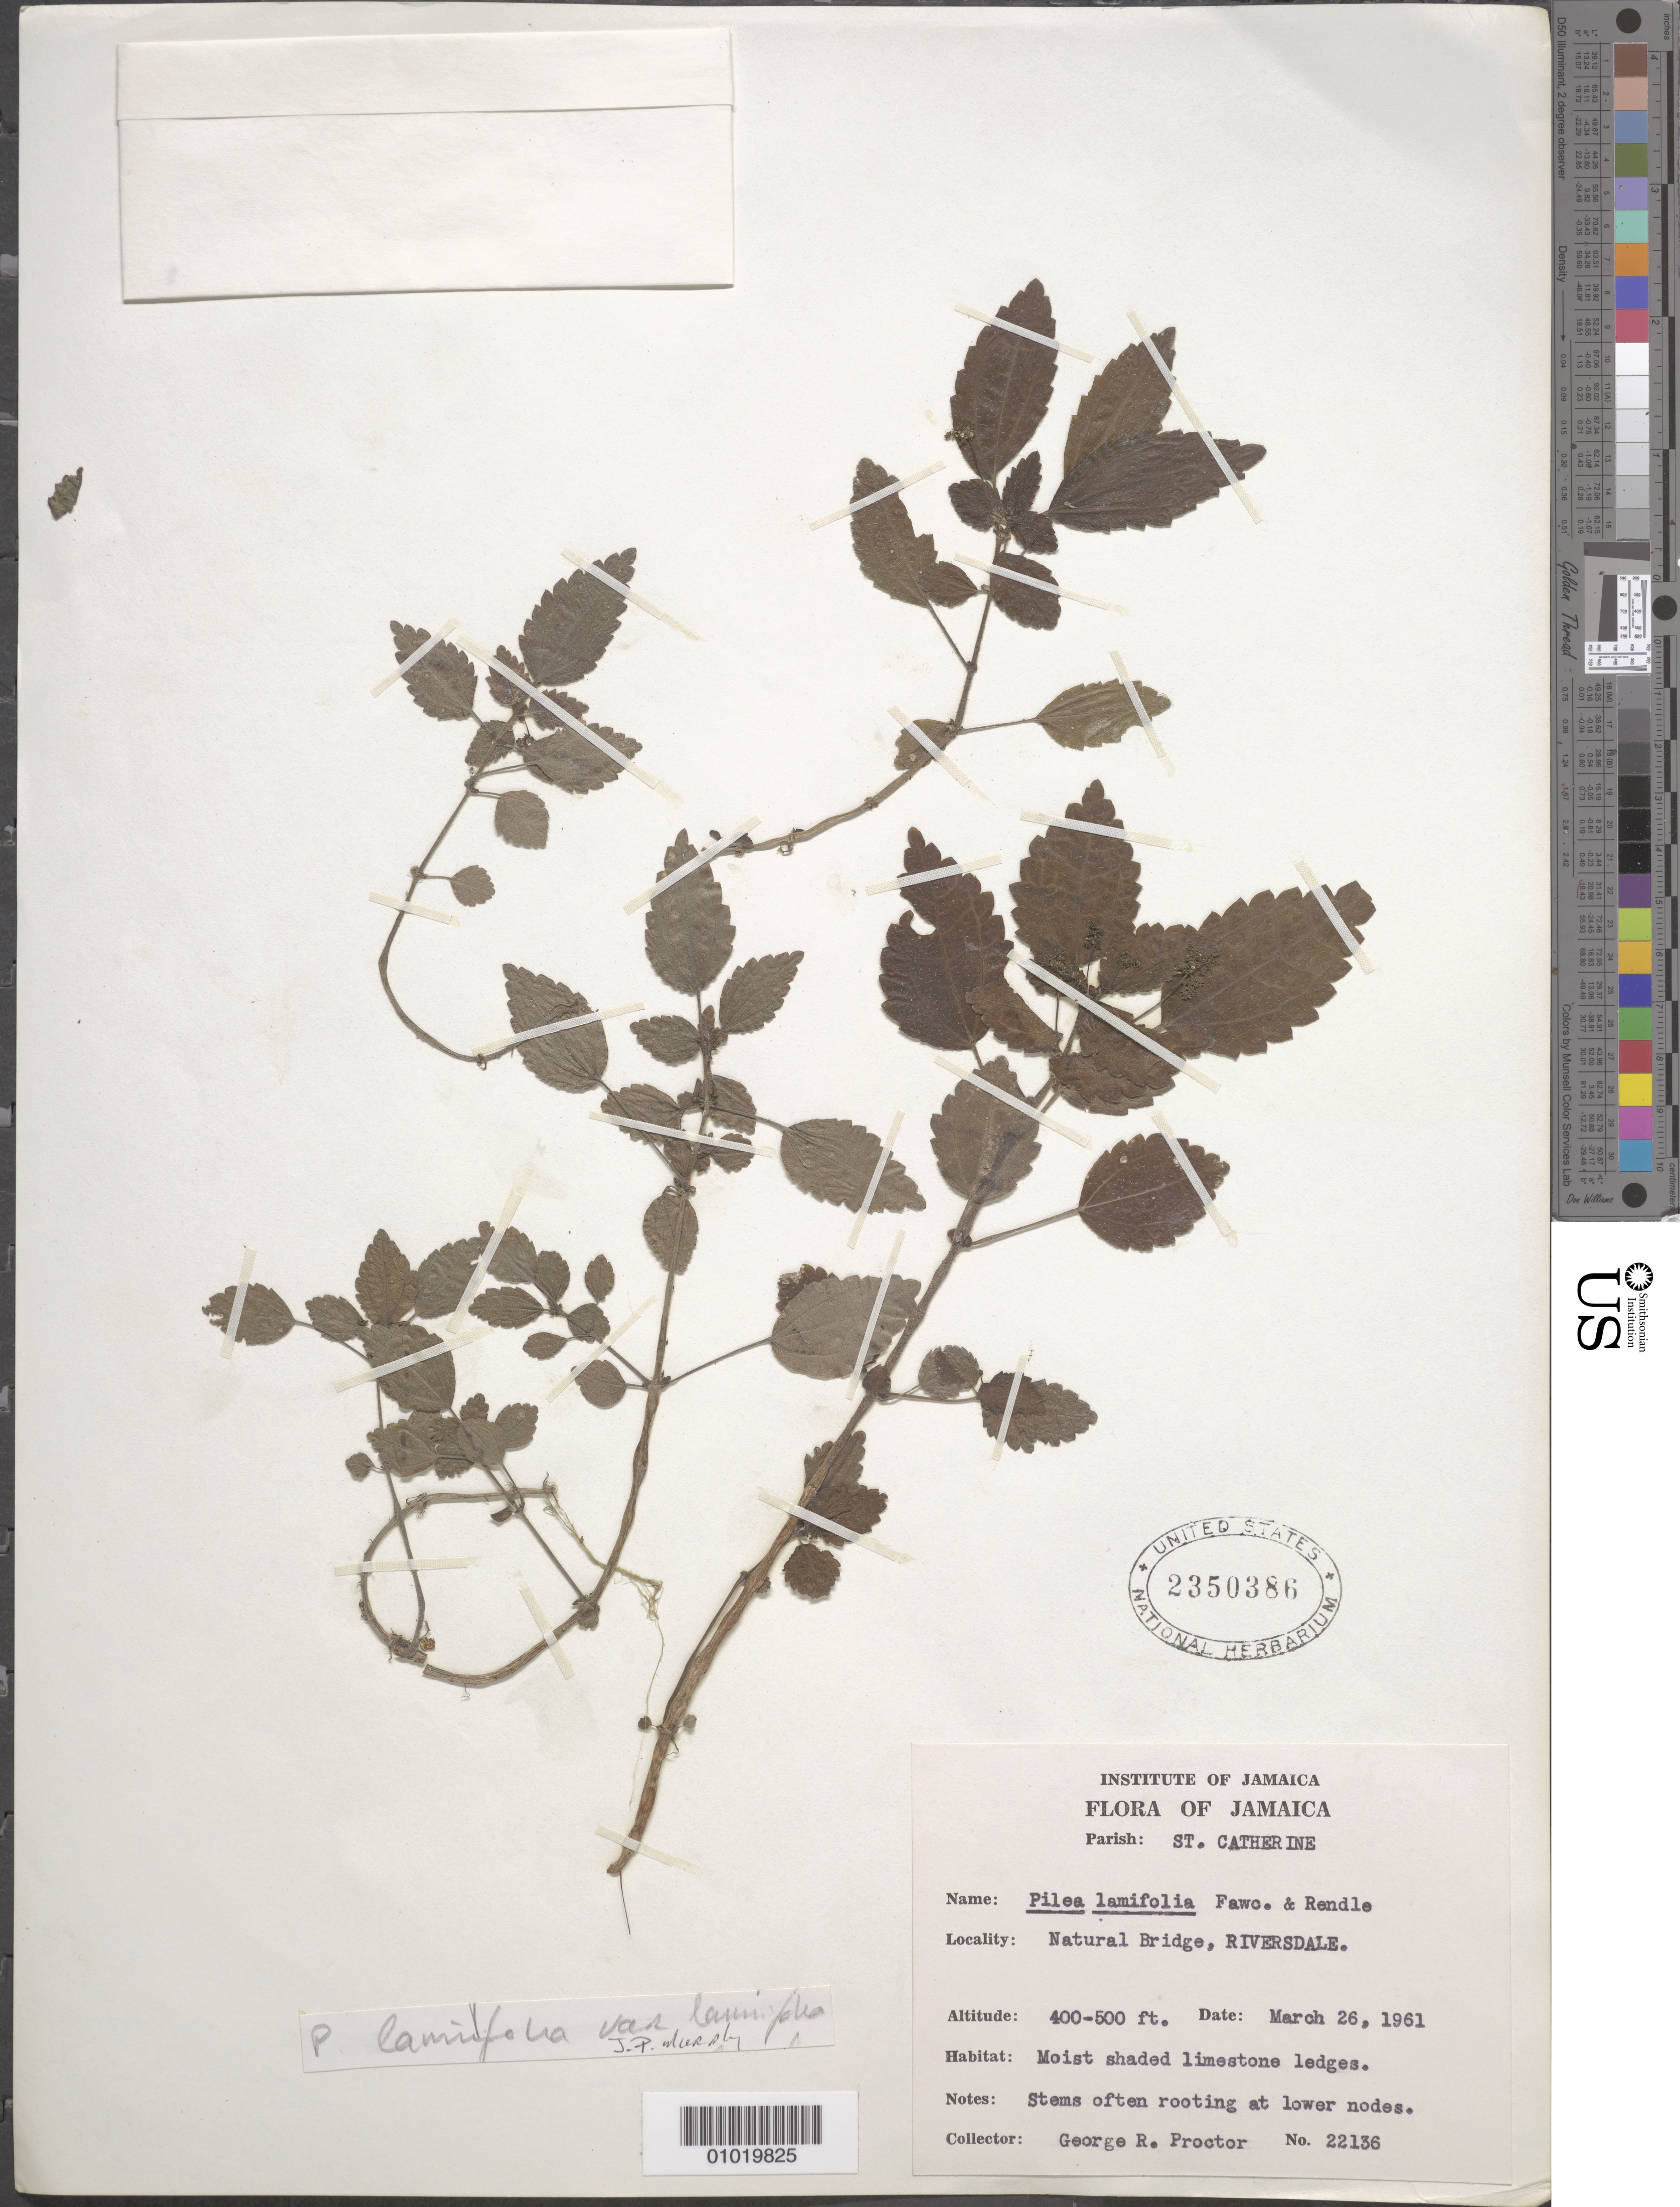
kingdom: Plantae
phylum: Tracheophyta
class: Magnoliopsida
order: Rosales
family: Urticaceae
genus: Pilea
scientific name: Pilea lamiifolia var. lamiifolia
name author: Fawc. & Rendle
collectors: G. R. Proctor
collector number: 22136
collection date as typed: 26 Mar 1961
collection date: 1961-03-26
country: Jamaica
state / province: Saint Catherine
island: Jamaica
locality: Natural bridge, Riversdale.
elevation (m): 122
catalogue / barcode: US 2350386